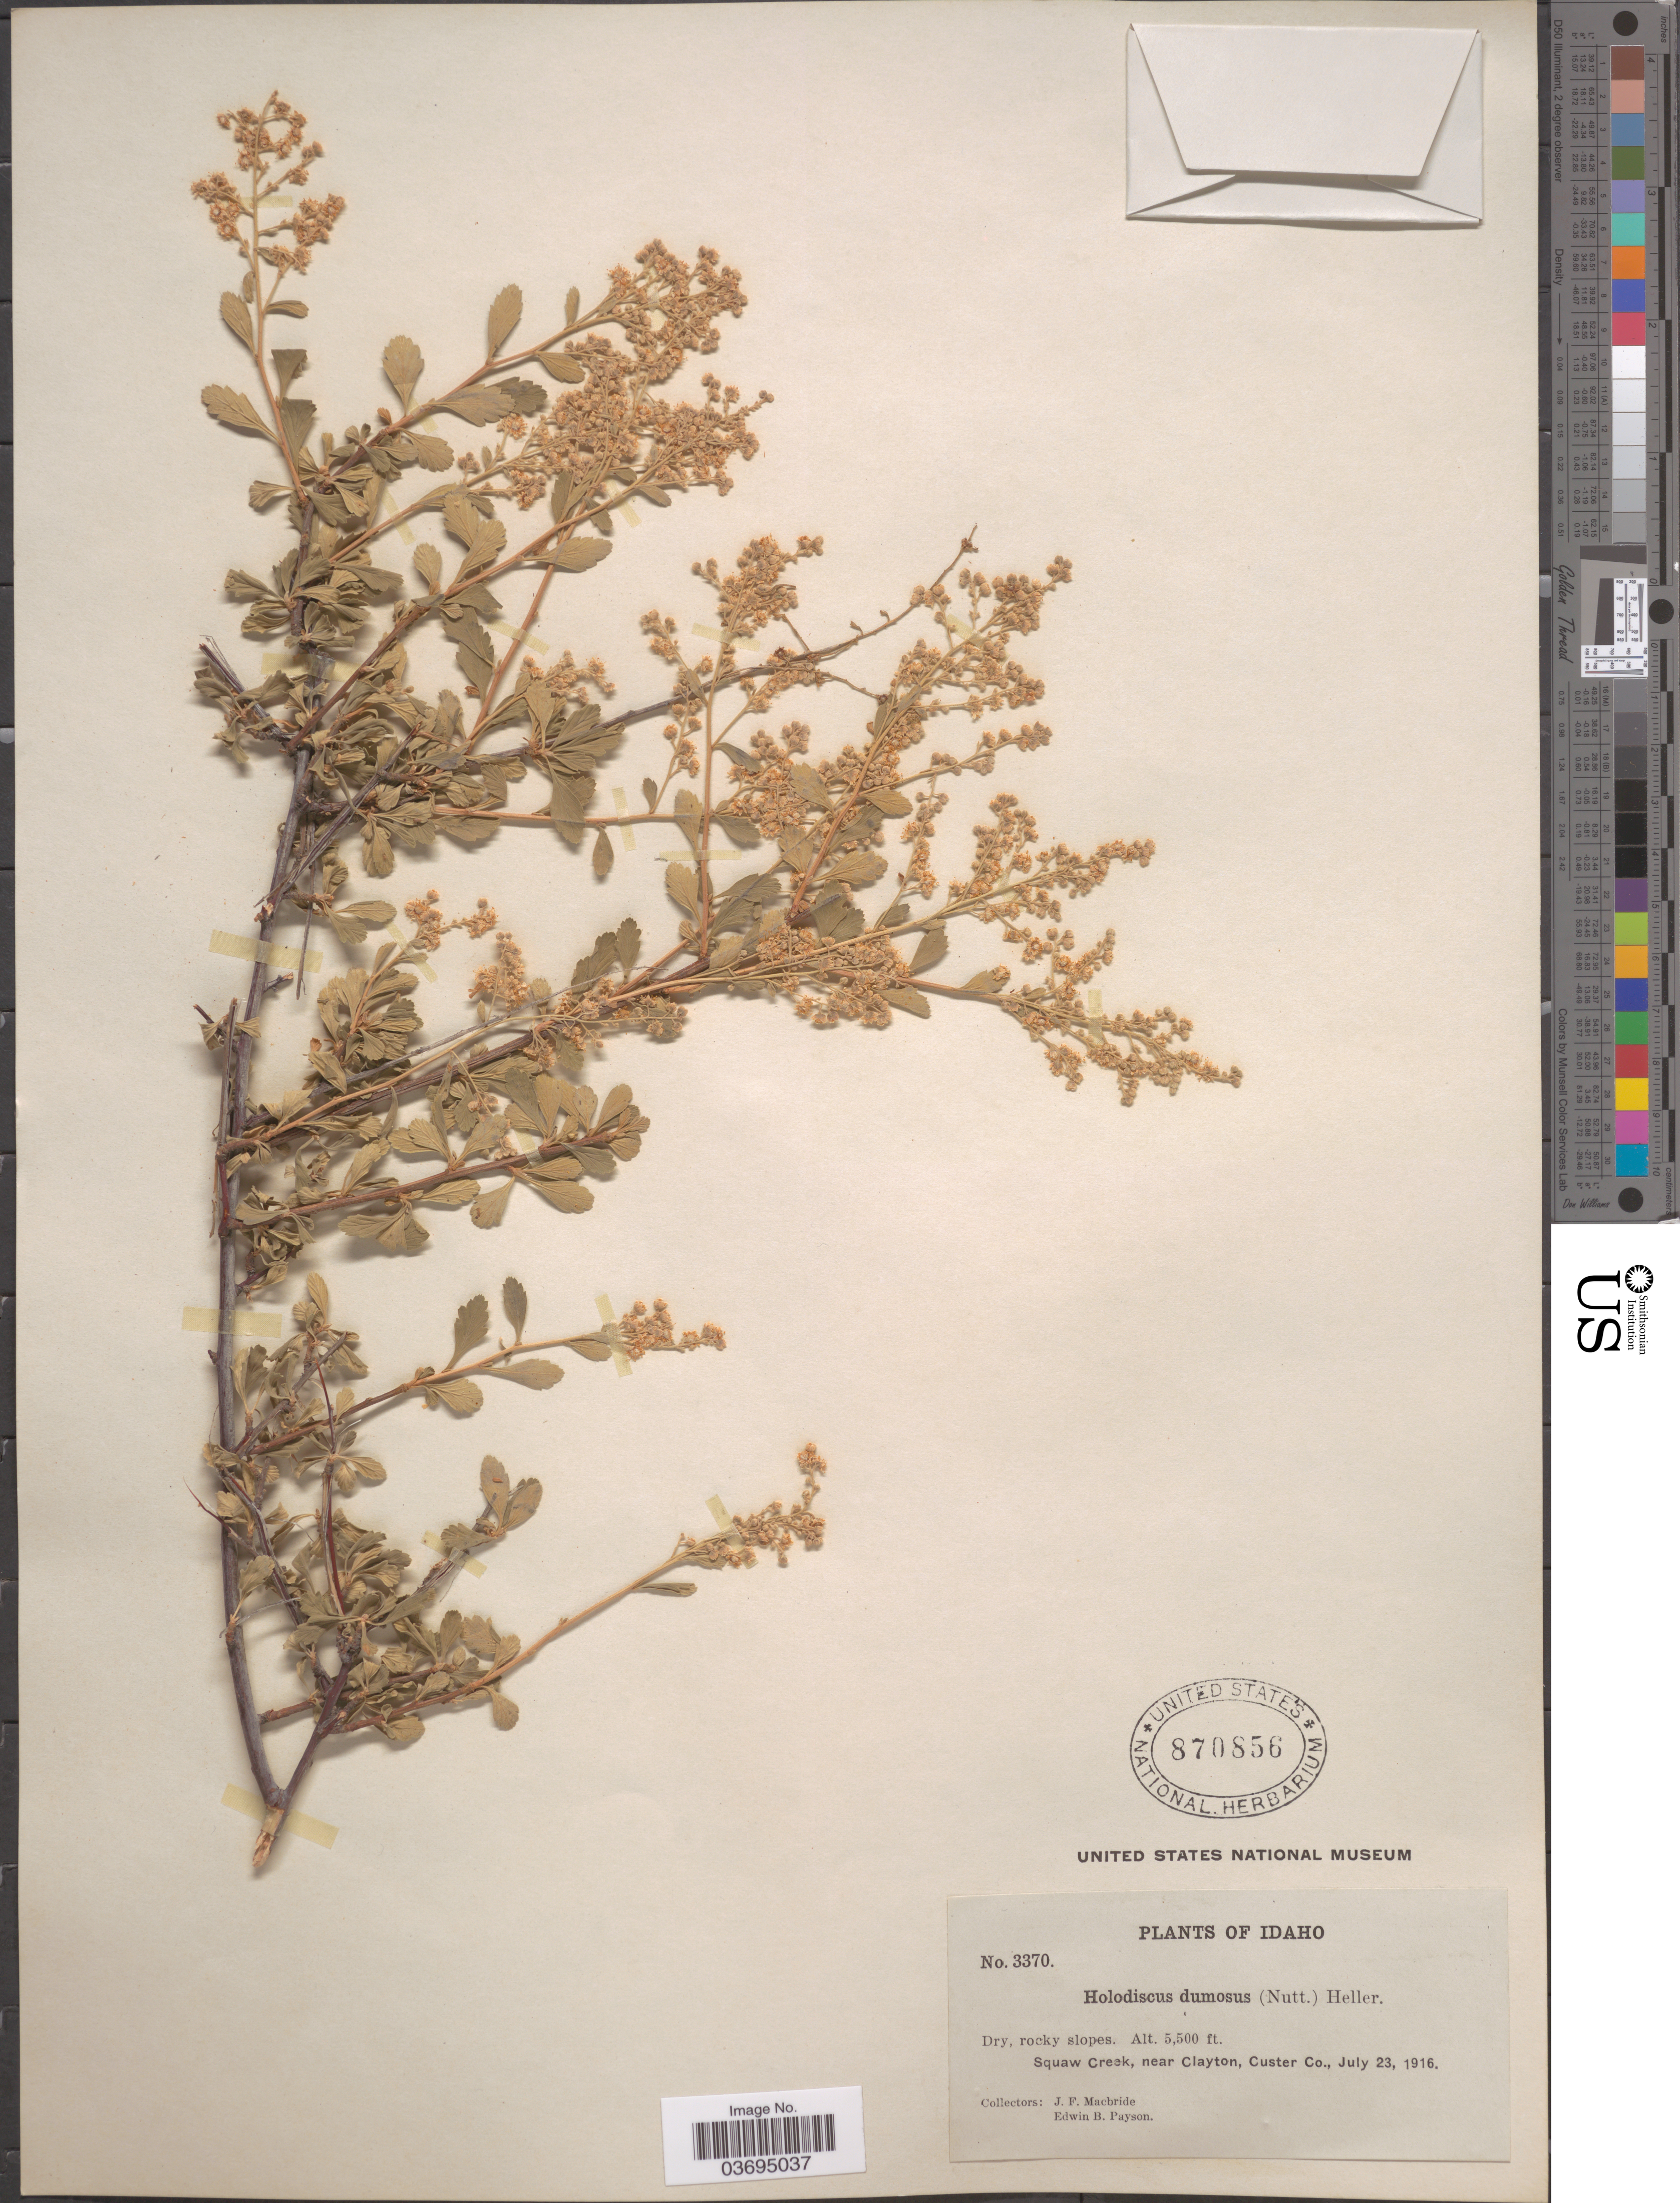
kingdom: Plantae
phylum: Tracheophyta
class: Magnoliopsida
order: Rosales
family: Rosaceae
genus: Holodiscus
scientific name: Holodiscus discolor var. microphyllus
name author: (Rydb.) Jeps.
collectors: J. F. Macbride & E. B. Payson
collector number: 3370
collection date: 1916-07-23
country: United States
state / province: Idaho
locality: Squaw Creek, near Clayton, Custer Co.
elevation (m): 1676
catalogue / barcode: US 870856